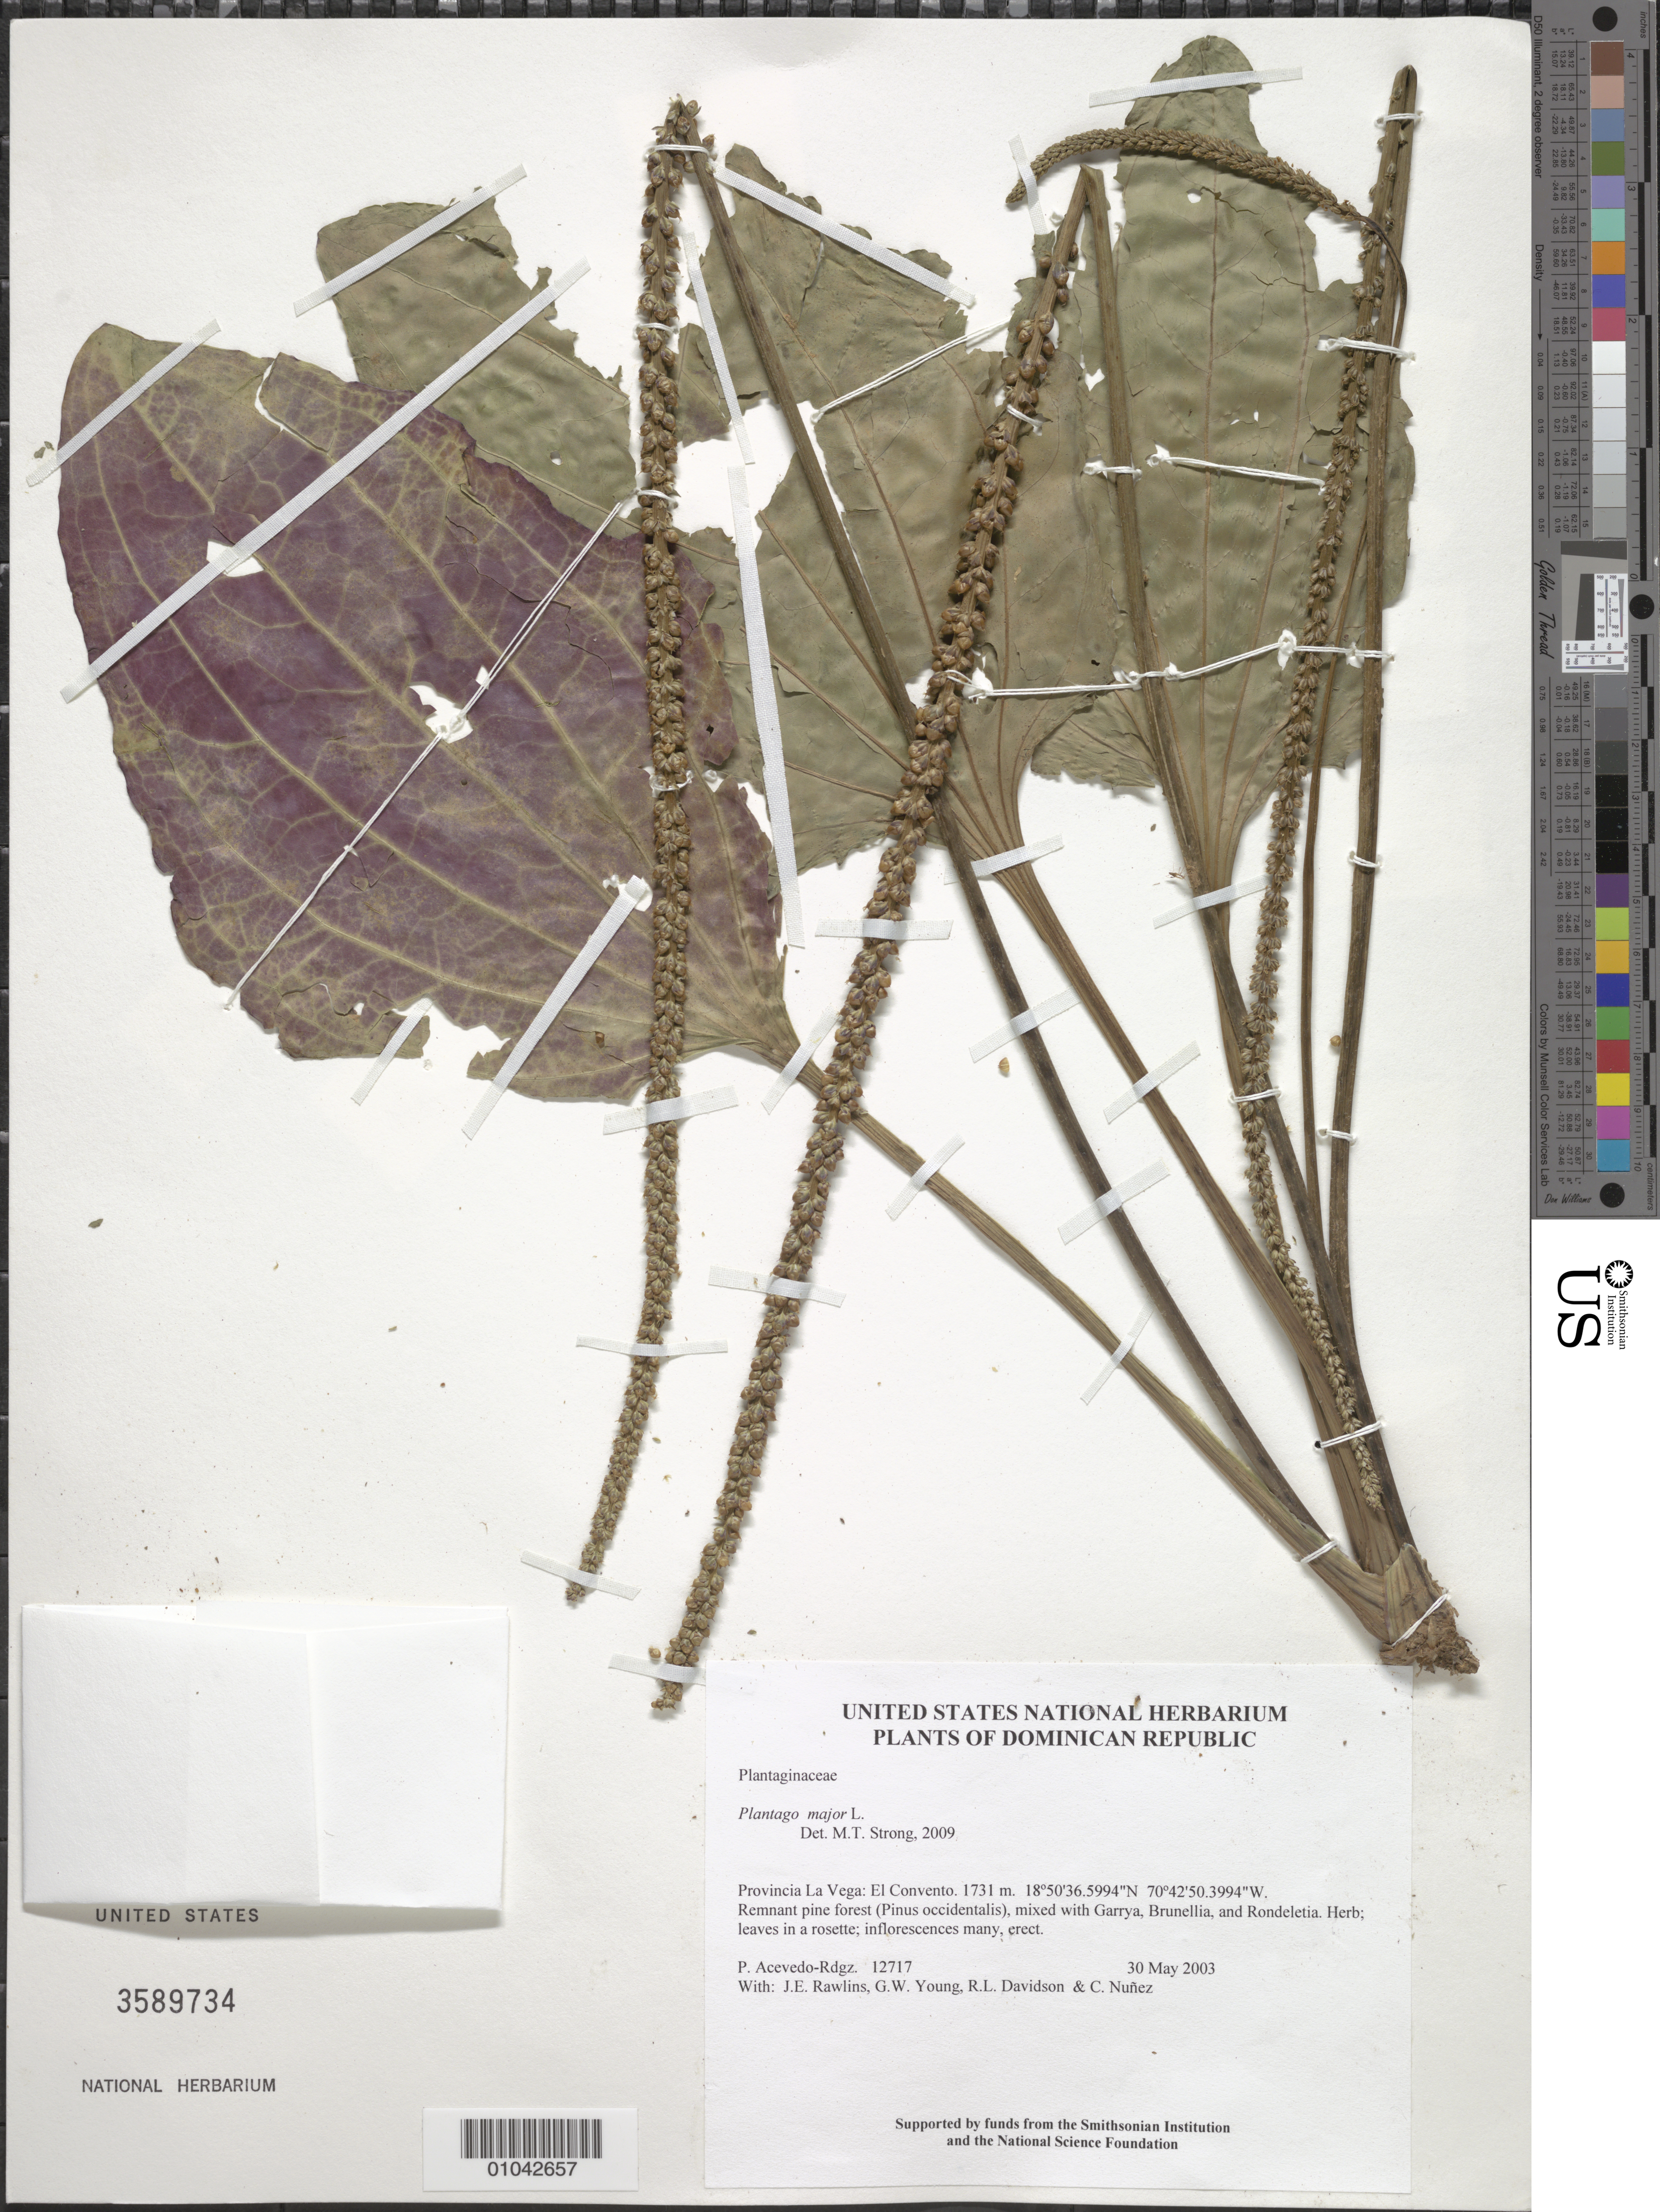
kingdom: Plantae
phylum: Tracheophyta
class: Magnoliopsida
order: Lamiales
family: Plantaginaceae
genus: Plantago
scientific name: Plantago major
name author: L.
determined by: Strong, M. T., (US), Smithsonian Institution - National Museum of Natural History (UNITED STATES)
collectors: P. Acevedo-Rodr., J. Rawlins, G. Young, R. Davidson & C. Nunez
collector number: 12717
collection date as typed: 30 May 2003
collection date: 2003-05-30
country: Dominican Republic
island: Hispaniola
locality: Provincia La Vega: El Convento.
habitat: Remnant pine forest (Pinus occidentalis), mixed with Garrya, Brunellia, and Rondeletia.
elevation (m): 1731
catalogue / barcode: US 3589734